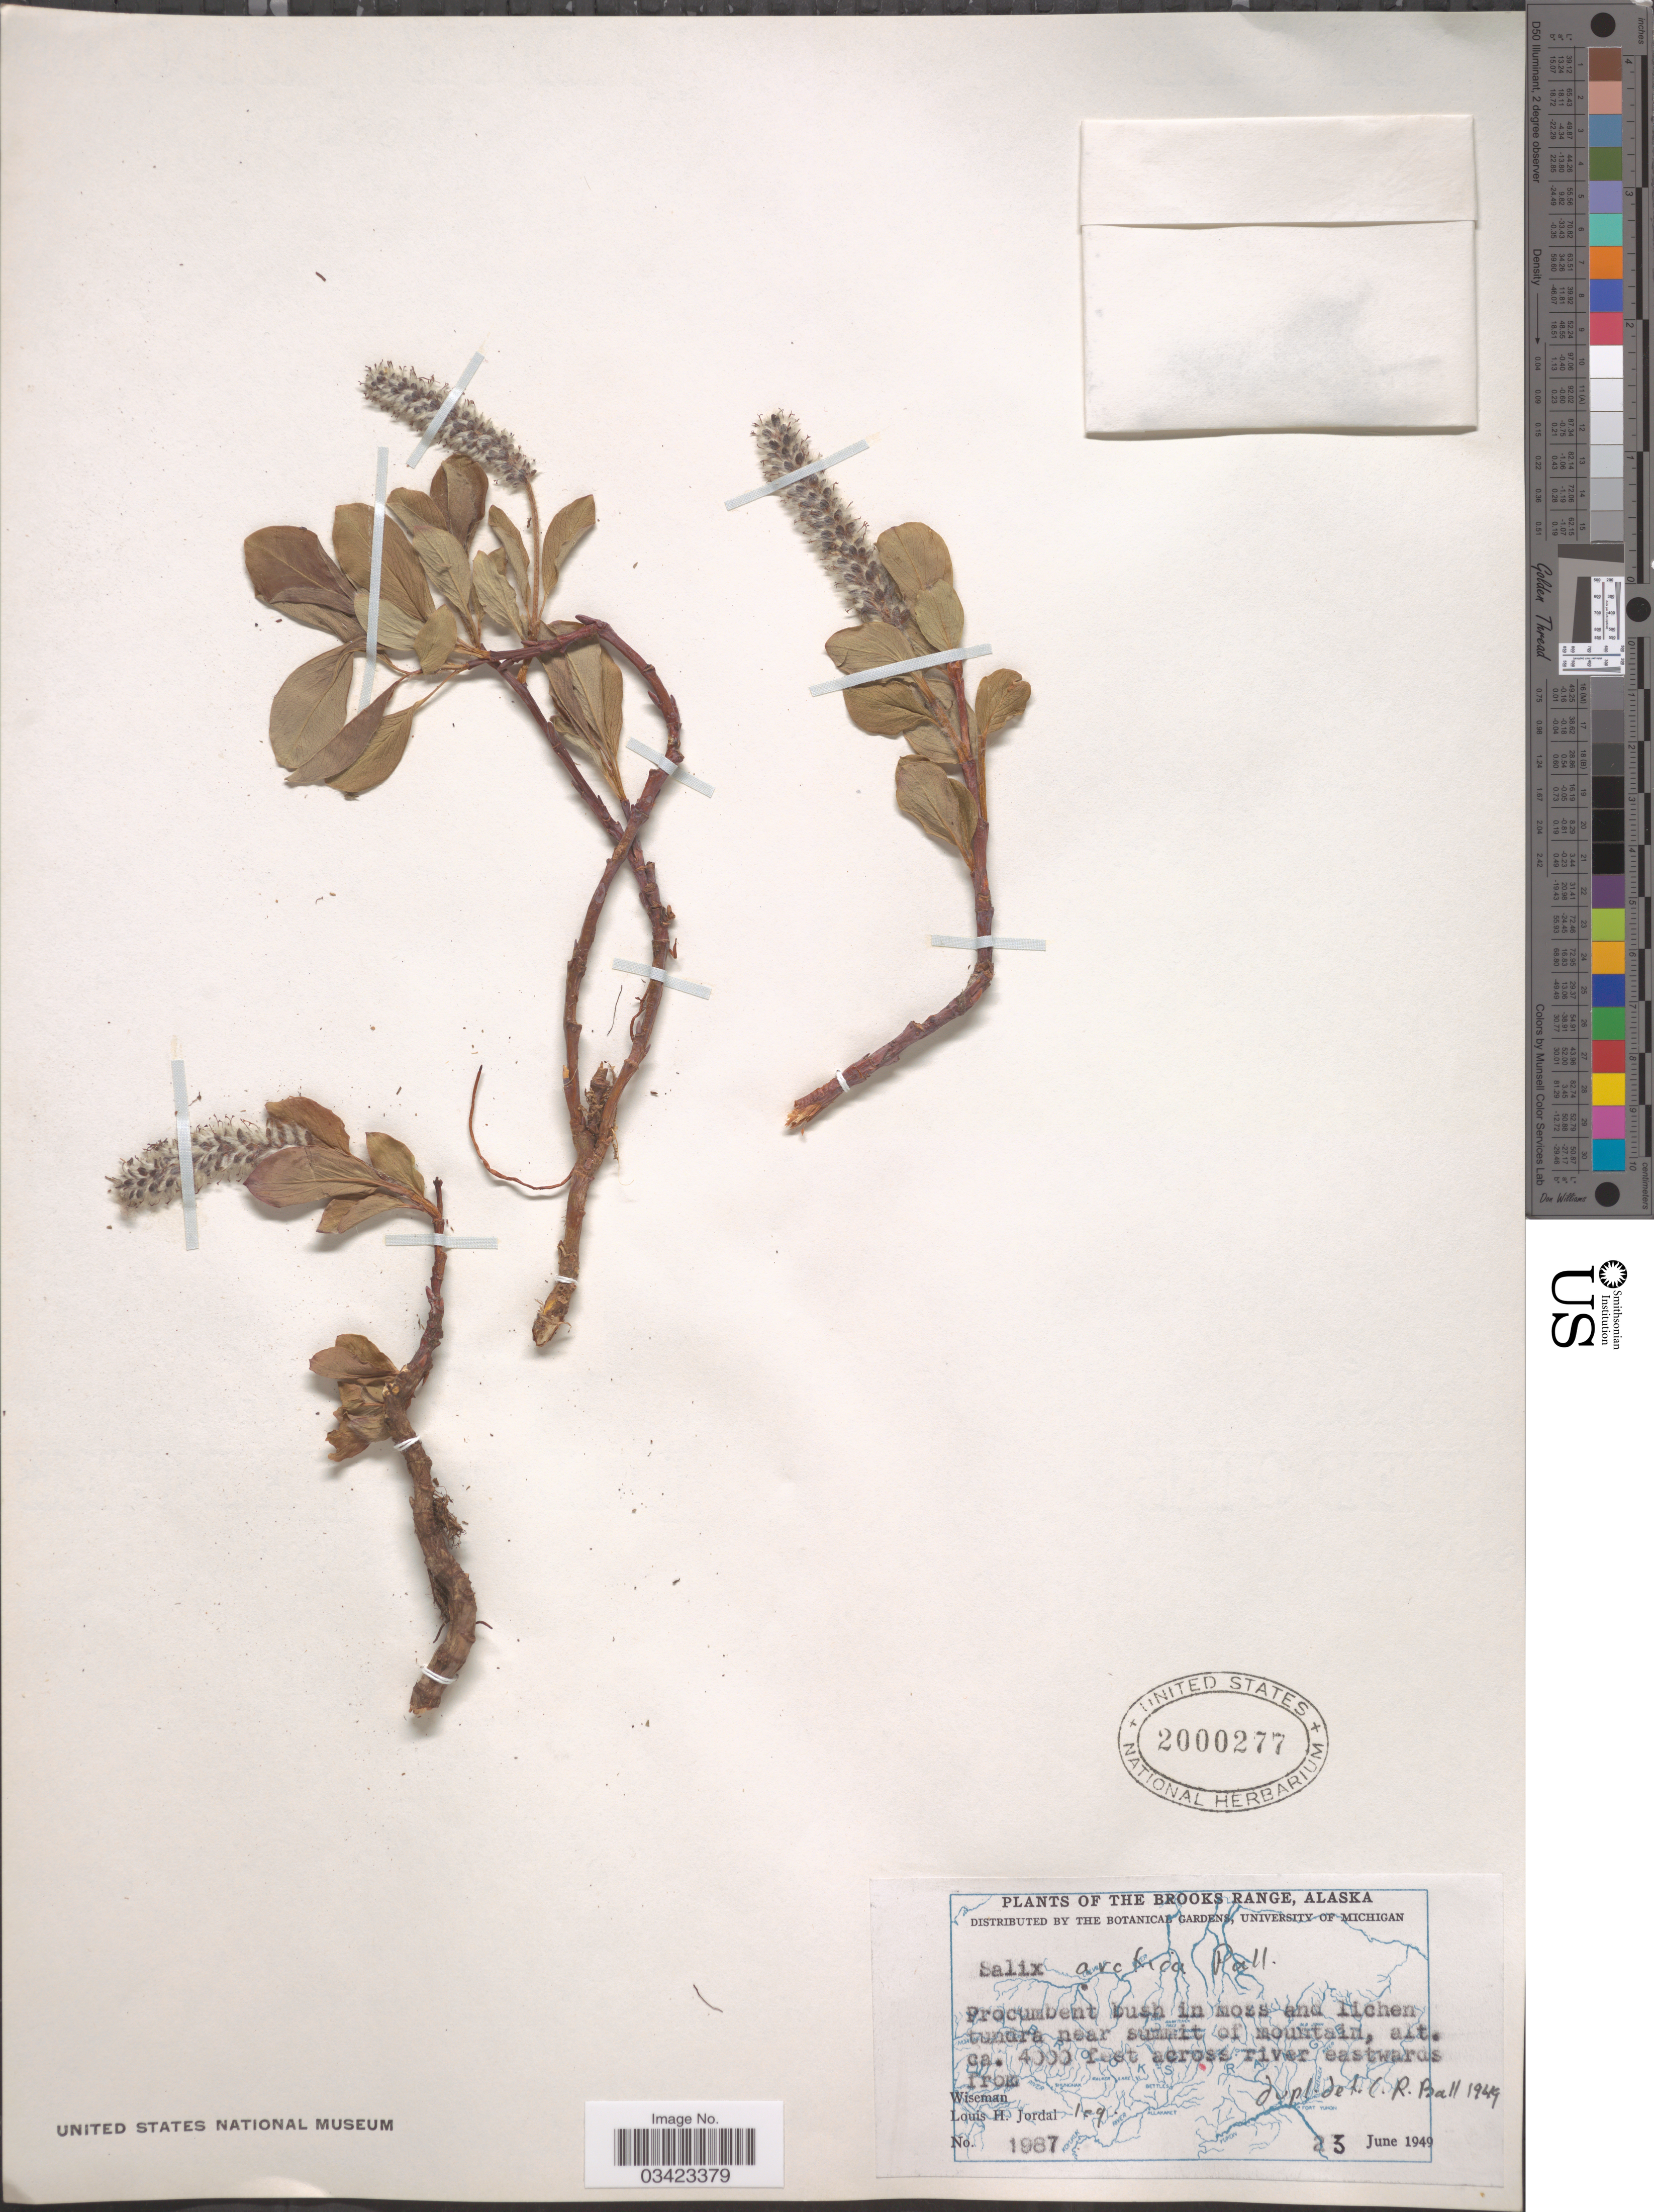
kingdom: Plantae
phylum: Tracheophyta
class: Magnoliopsida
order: Malpighiales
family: Salicaceae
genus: Salix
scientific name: Salix arctica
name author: Pall.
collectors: L. Jordal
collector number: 1987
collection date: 1949-06-23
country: United States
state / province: Alaska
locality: The Brooks Range. Across river eastwards from Wiseman.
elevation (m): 1219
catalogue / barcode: US 2000277